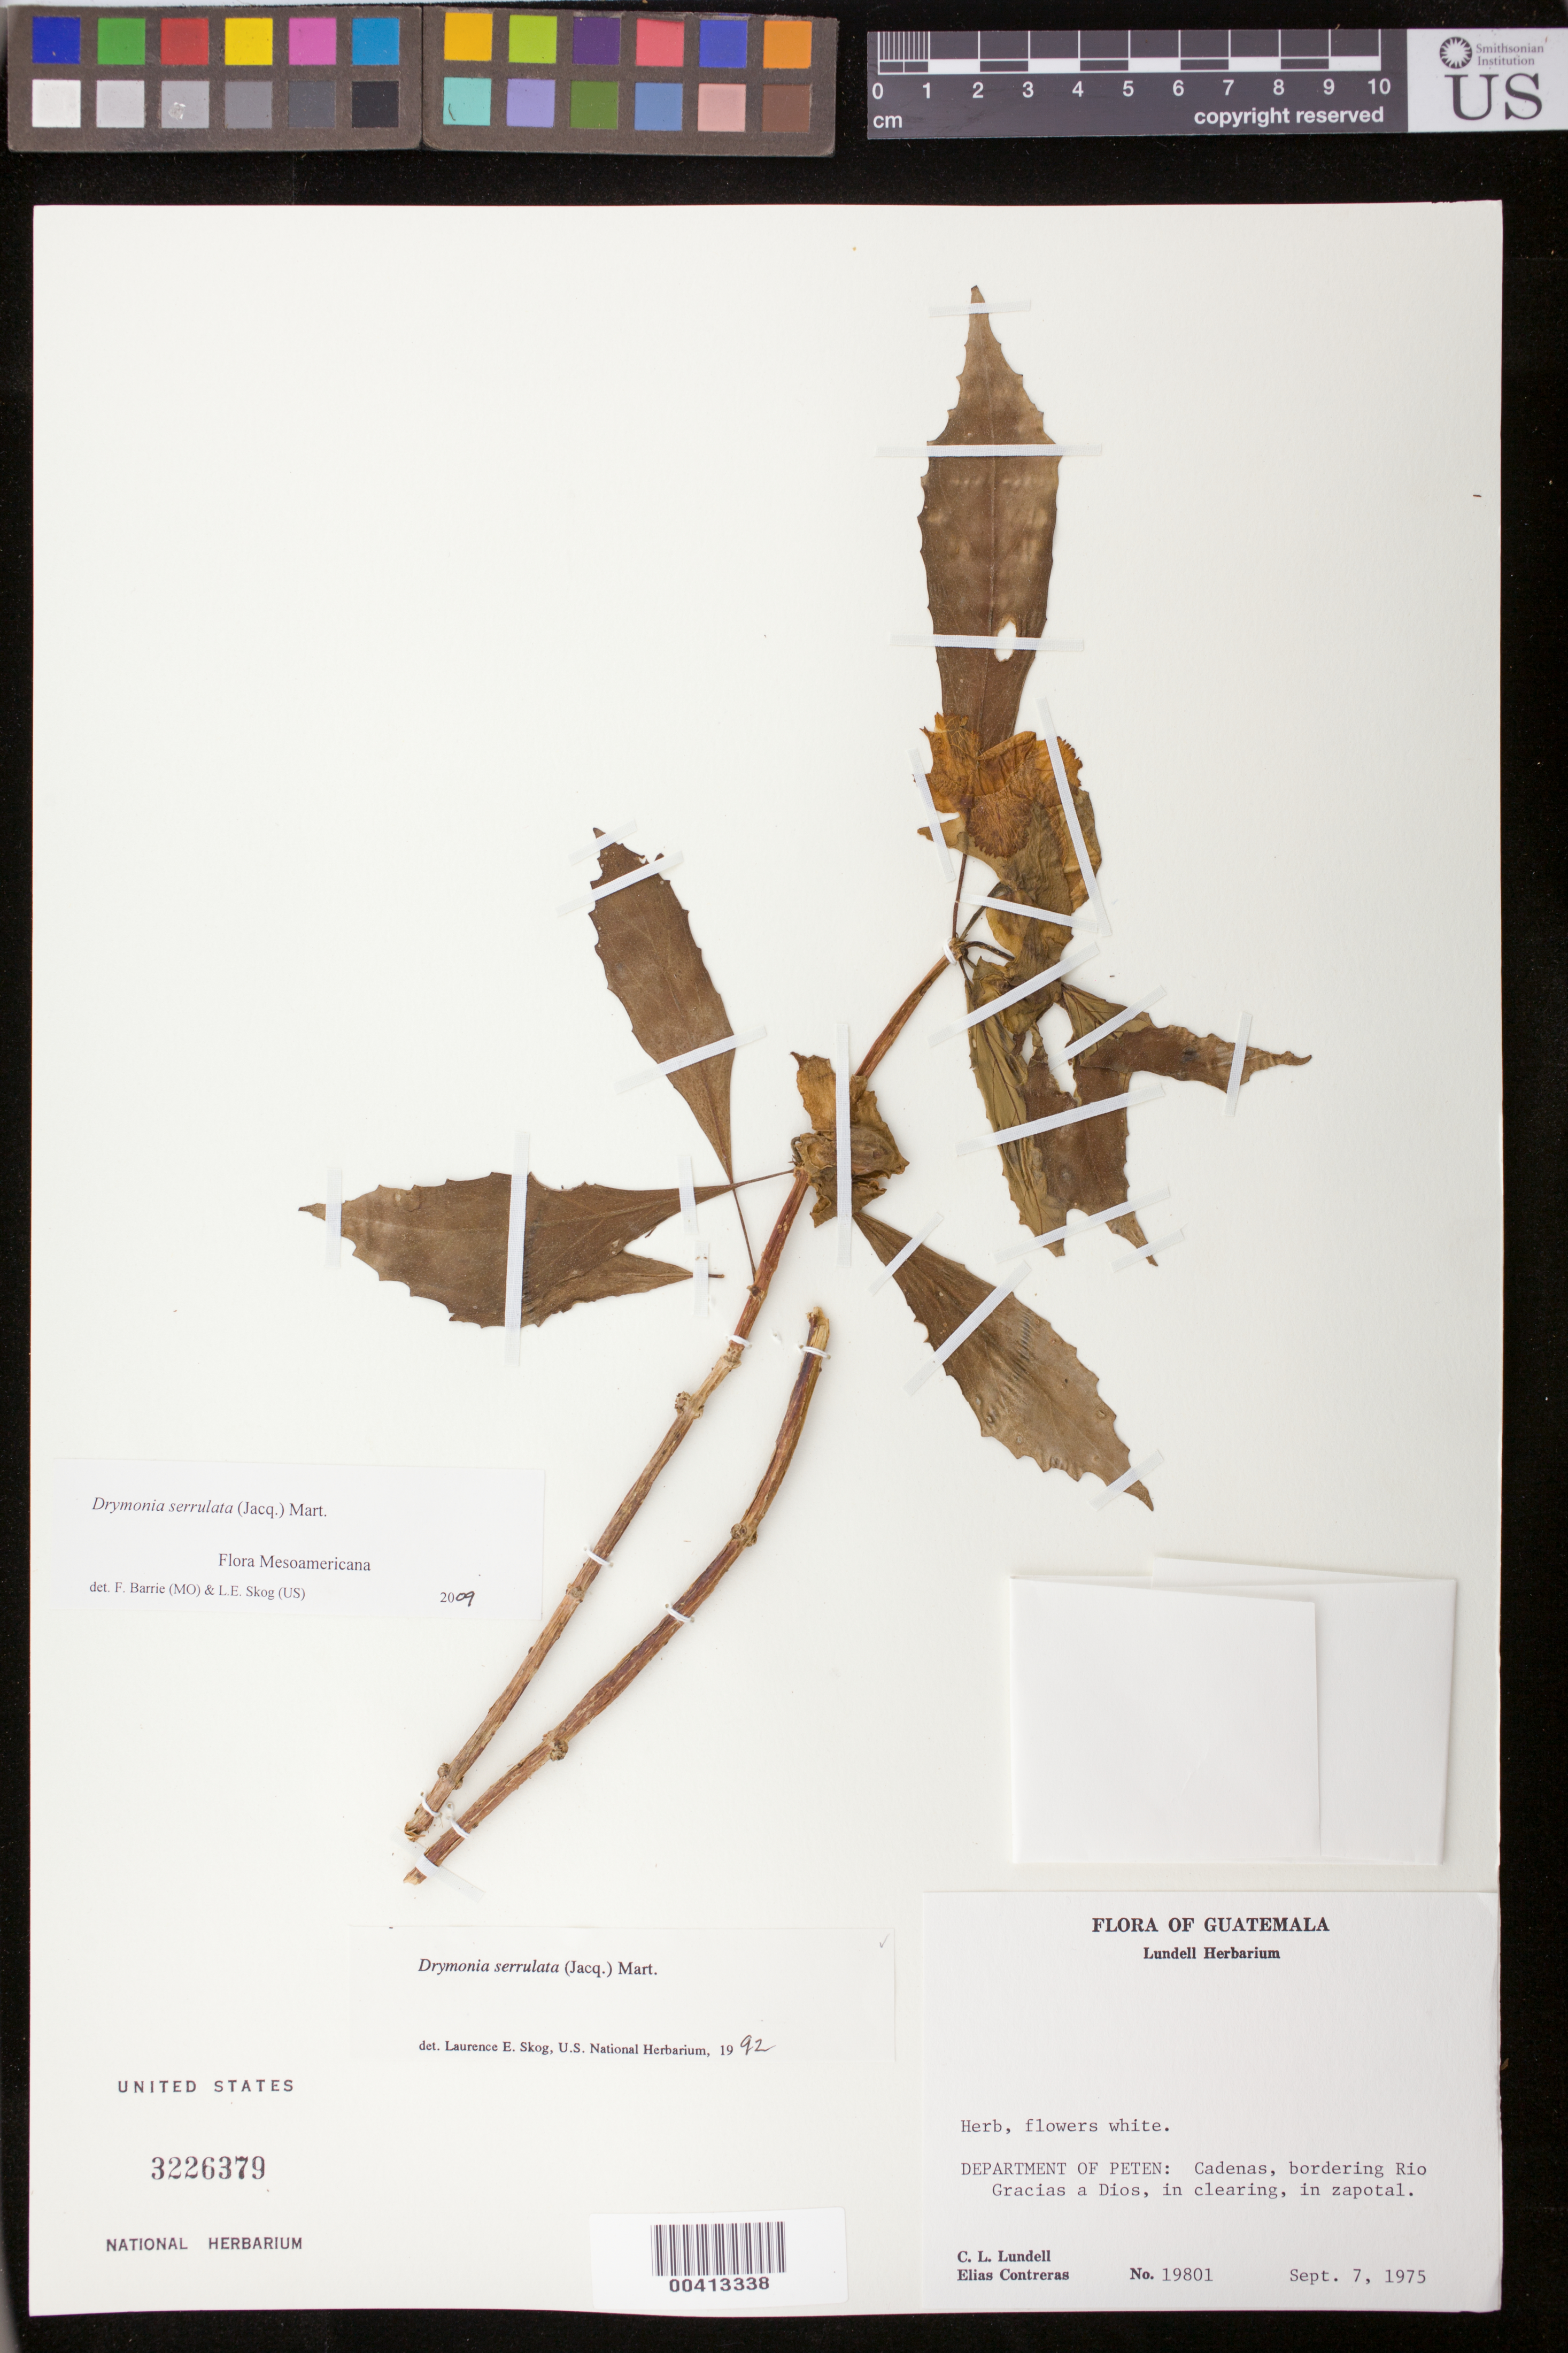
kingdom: Plantae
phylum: Tracheophyta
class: Magnoliopsida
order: Lamiales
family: Gesneriaceae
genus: Drymonia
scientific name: Drymonia serrulata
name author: (Jacq.) Mart.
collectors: C. L. Lundell & E. Contreras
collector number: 19801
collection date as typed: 07 Sep 1975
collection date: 1975-09-07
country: Guatemala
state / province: El Petén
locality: Cadenas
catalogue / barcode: US 3226379